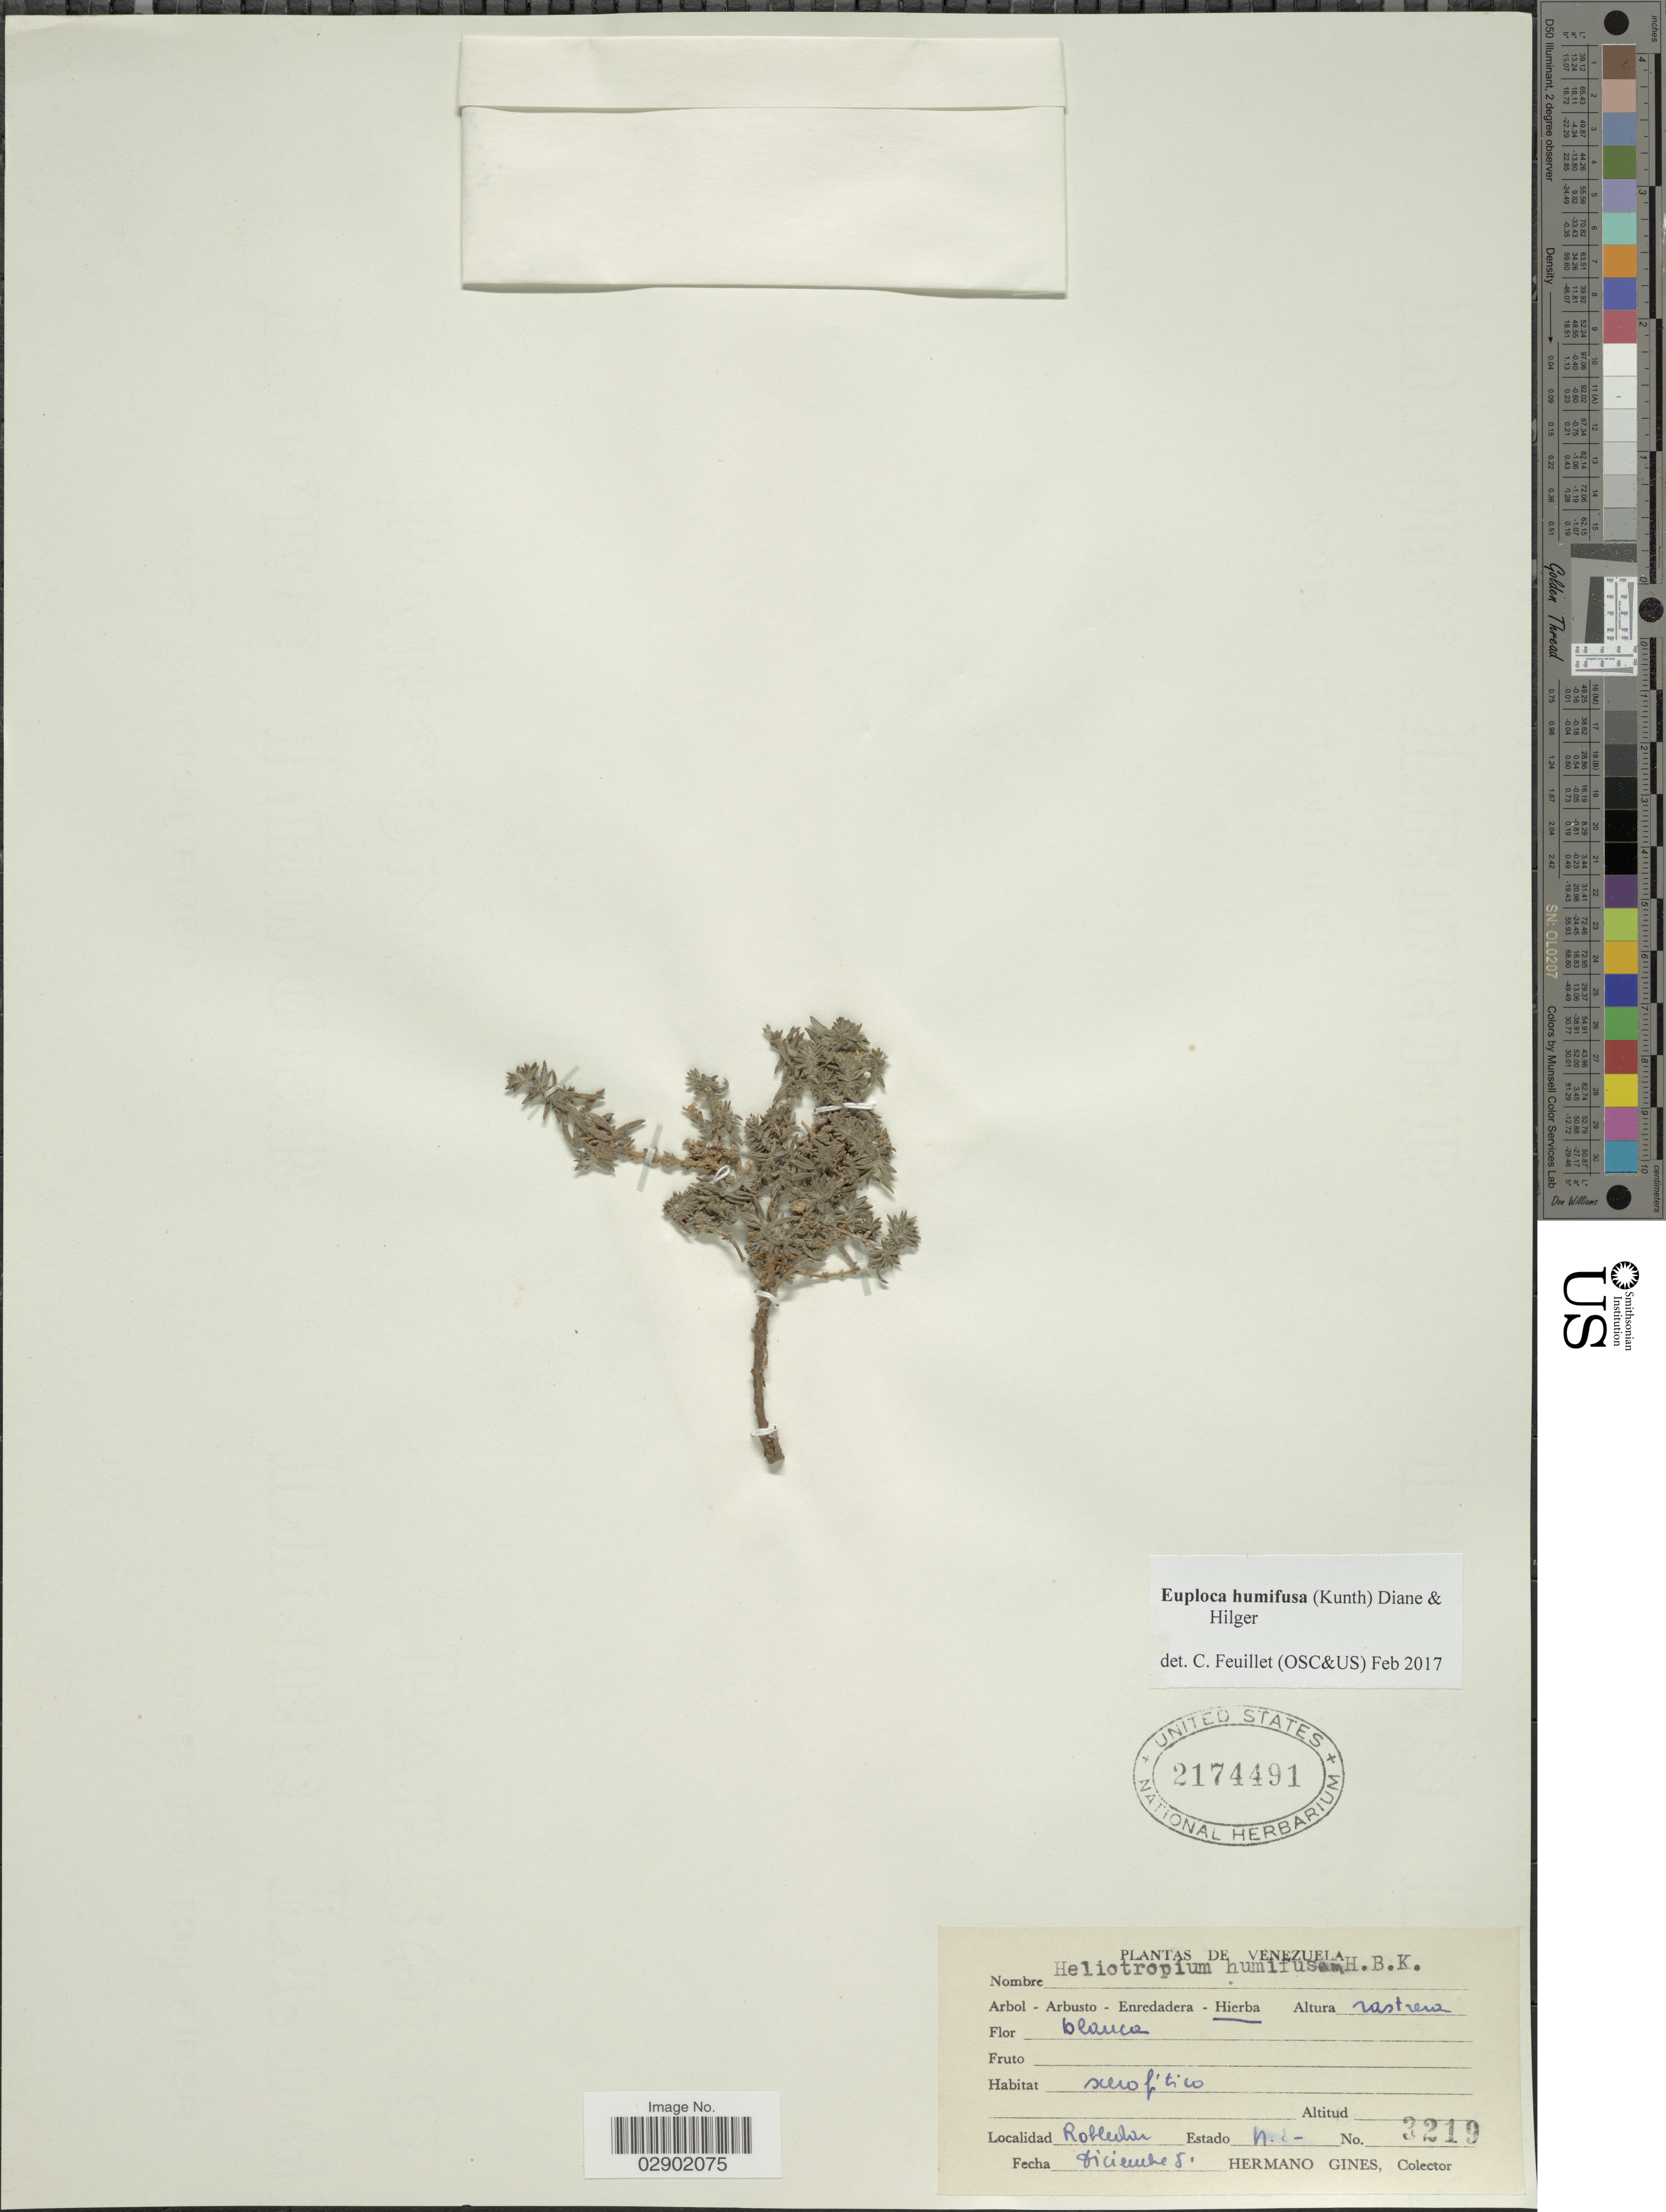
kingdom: Plantae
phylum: Tracheophyta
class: Magnoliopsida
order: Boraginales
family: Heliotropiaceae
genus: Euploca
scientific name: Euploca humifusa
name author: (Kunth) Diane & Hilger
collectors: Bro. Gines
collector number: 3219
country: Venezuela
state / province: Nueva Esparta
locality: Robledal.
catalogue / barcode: US 2174491